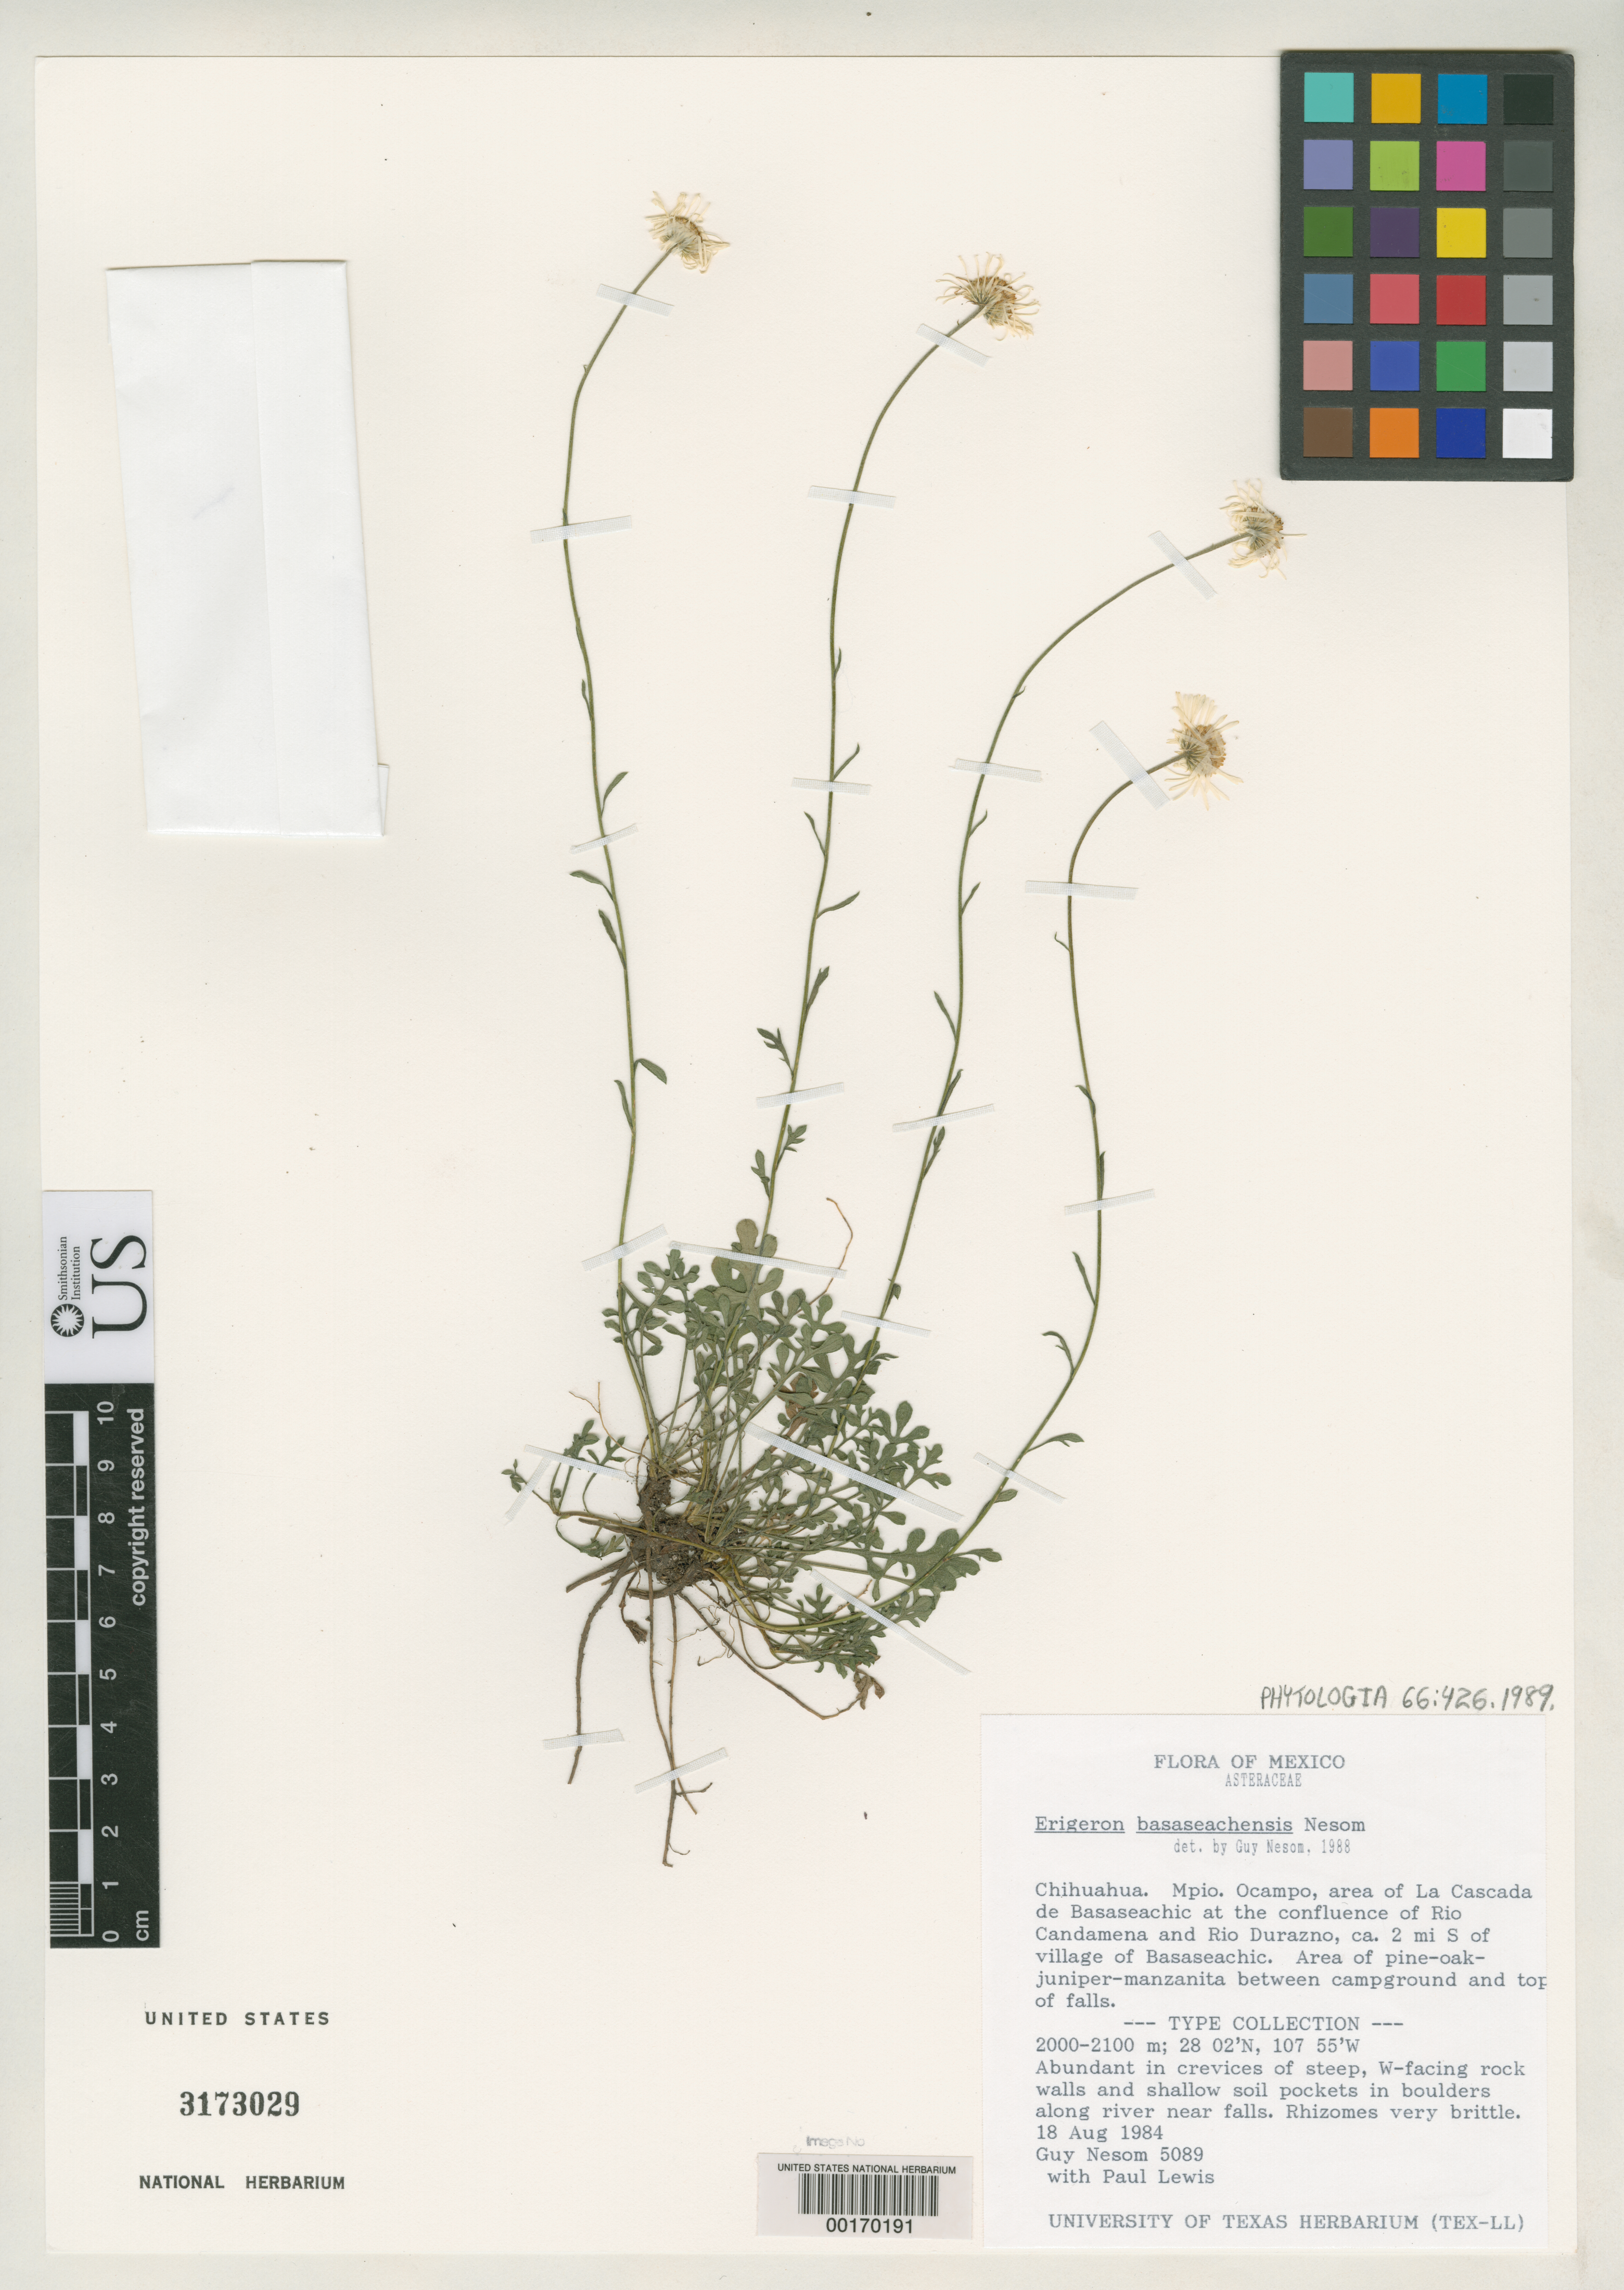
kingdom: Plantae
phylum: Tracheophyta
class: Magnoliopsida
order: Asterales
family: Asteraceae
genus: Erigeron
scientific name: Erigeron basaseachensis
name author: G.L. Nesom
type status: Isotype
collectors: G. L. Nesom & P. Lewis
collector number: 5089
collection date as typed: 18 Aug 1984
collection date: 1984-08-18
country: Mexico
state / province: Chihuahua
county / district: Ocampo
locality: La Cascada de Basasearchic area at confluence of Rio Candamena & Rio Durazno, ca. 2 km S of village of Basasearchic.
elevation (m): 2000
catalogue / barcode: US 3173029